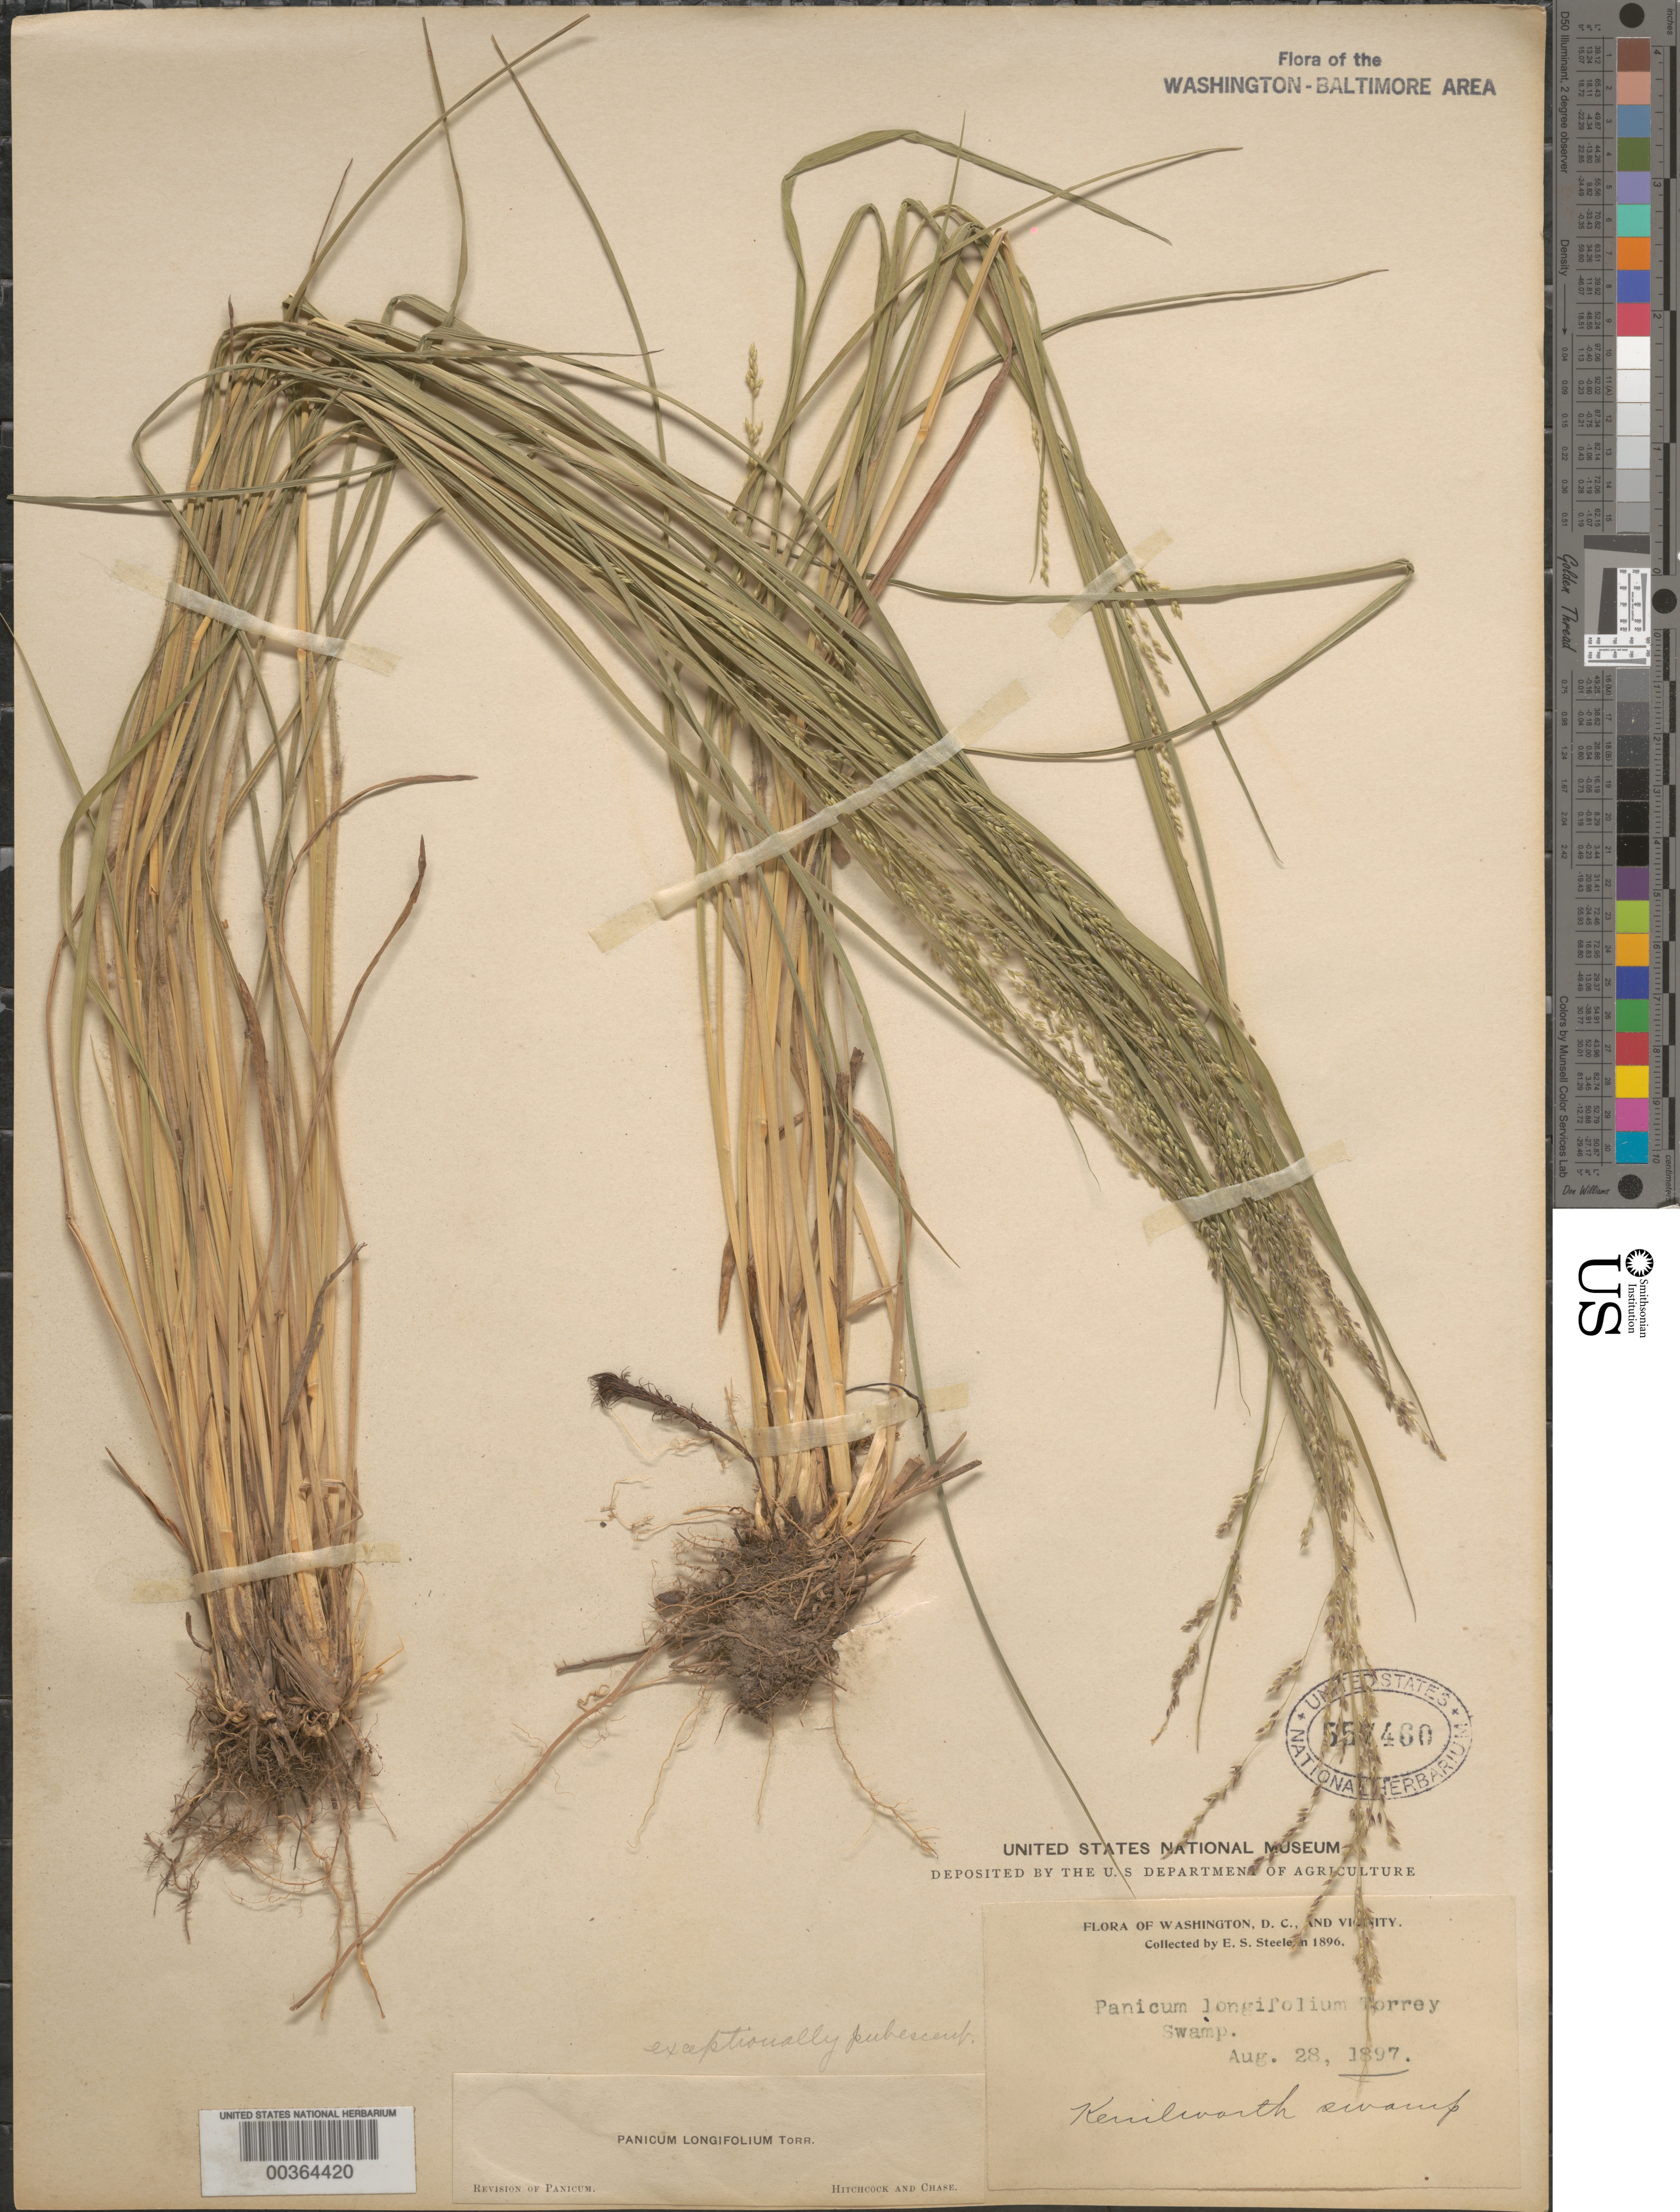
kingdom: Plantae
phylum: Tracheophyta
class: Liliopsida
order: Poales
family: Poaceae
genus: Coleataenia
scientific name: Coleataenia rigidula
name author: (Bosc ex Nees) LeBlond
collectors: E. Steele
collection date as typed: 28 Aug 1897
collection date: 1897-08-28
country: United States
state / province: District of Columbia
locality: Kenilworth swamp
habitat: Swamp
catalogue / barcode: US 557460